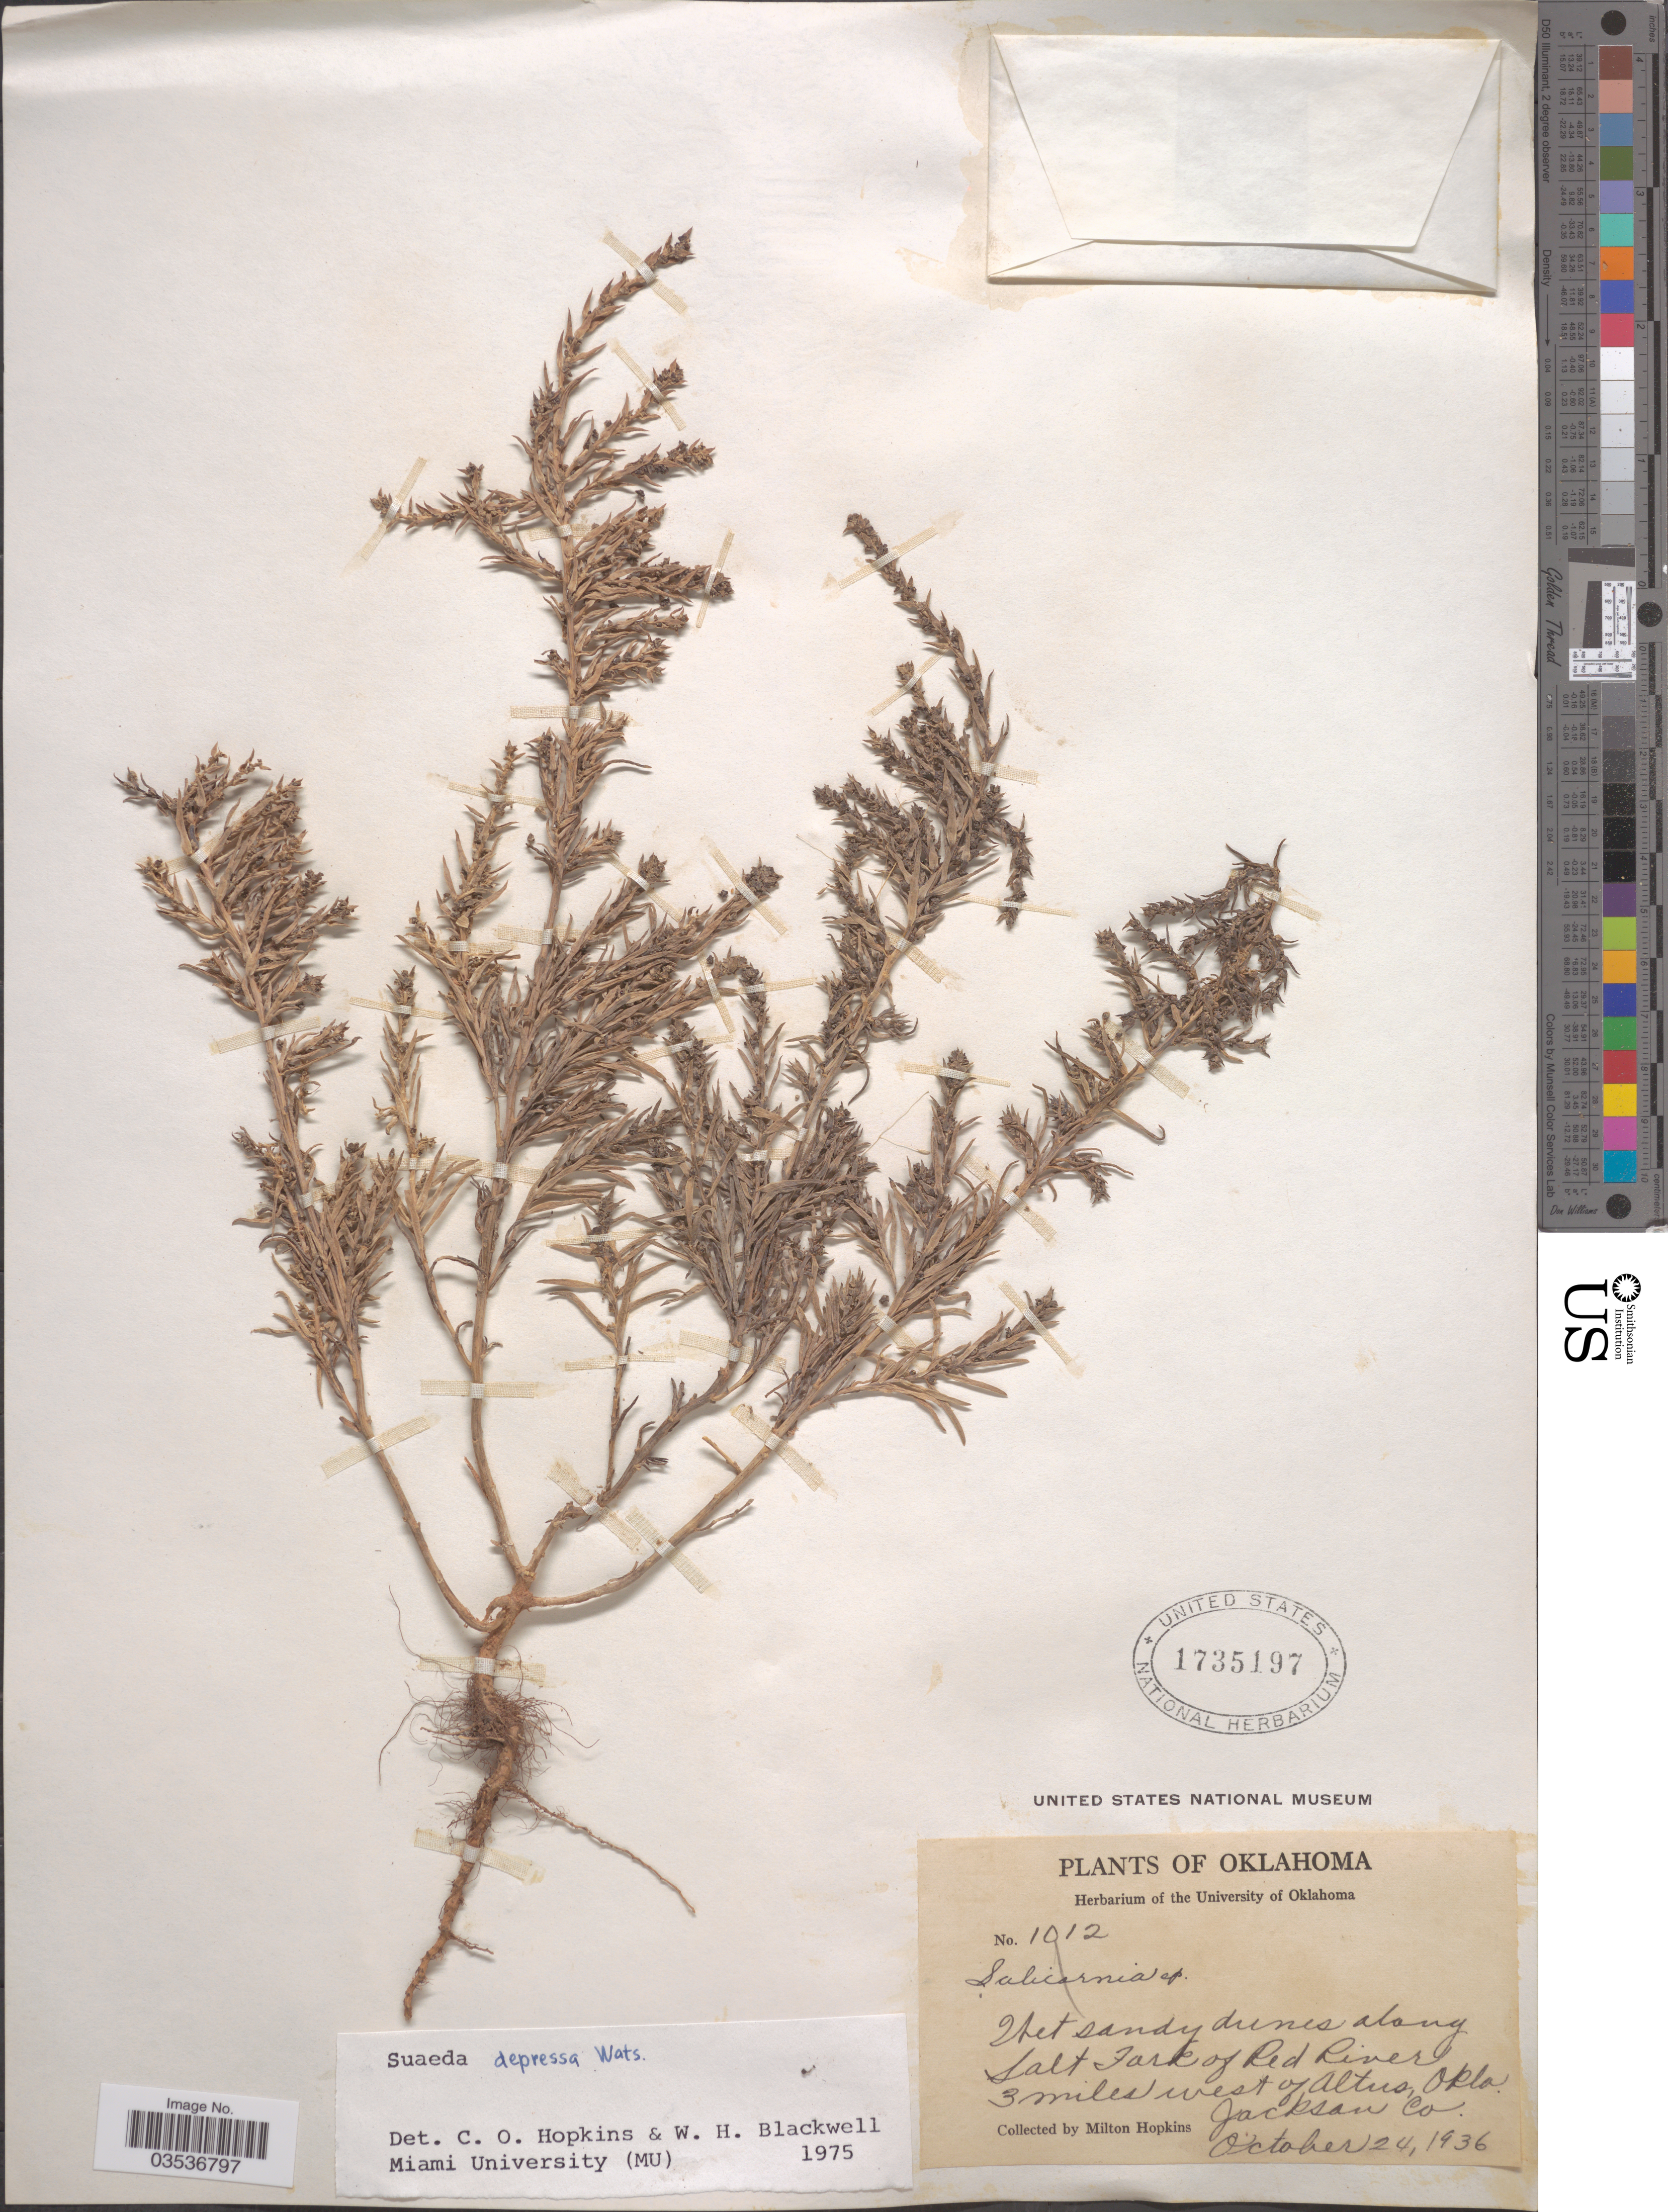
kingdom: Plantae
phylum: Tracheophyta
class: Magnoliopsida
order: Caryophyllales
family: Amaranthaceae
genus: Suaeda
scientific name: Suaeda depressa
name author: (Pursh) S. Watson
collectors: M. Hopkins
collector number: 1012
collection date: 1936-10-24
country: United States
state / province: Oklahoma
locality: Wet sandy dunes along Salt Fork of Red River, 3 miles west of Altus, Jackson Co.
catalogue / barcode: US 1735197